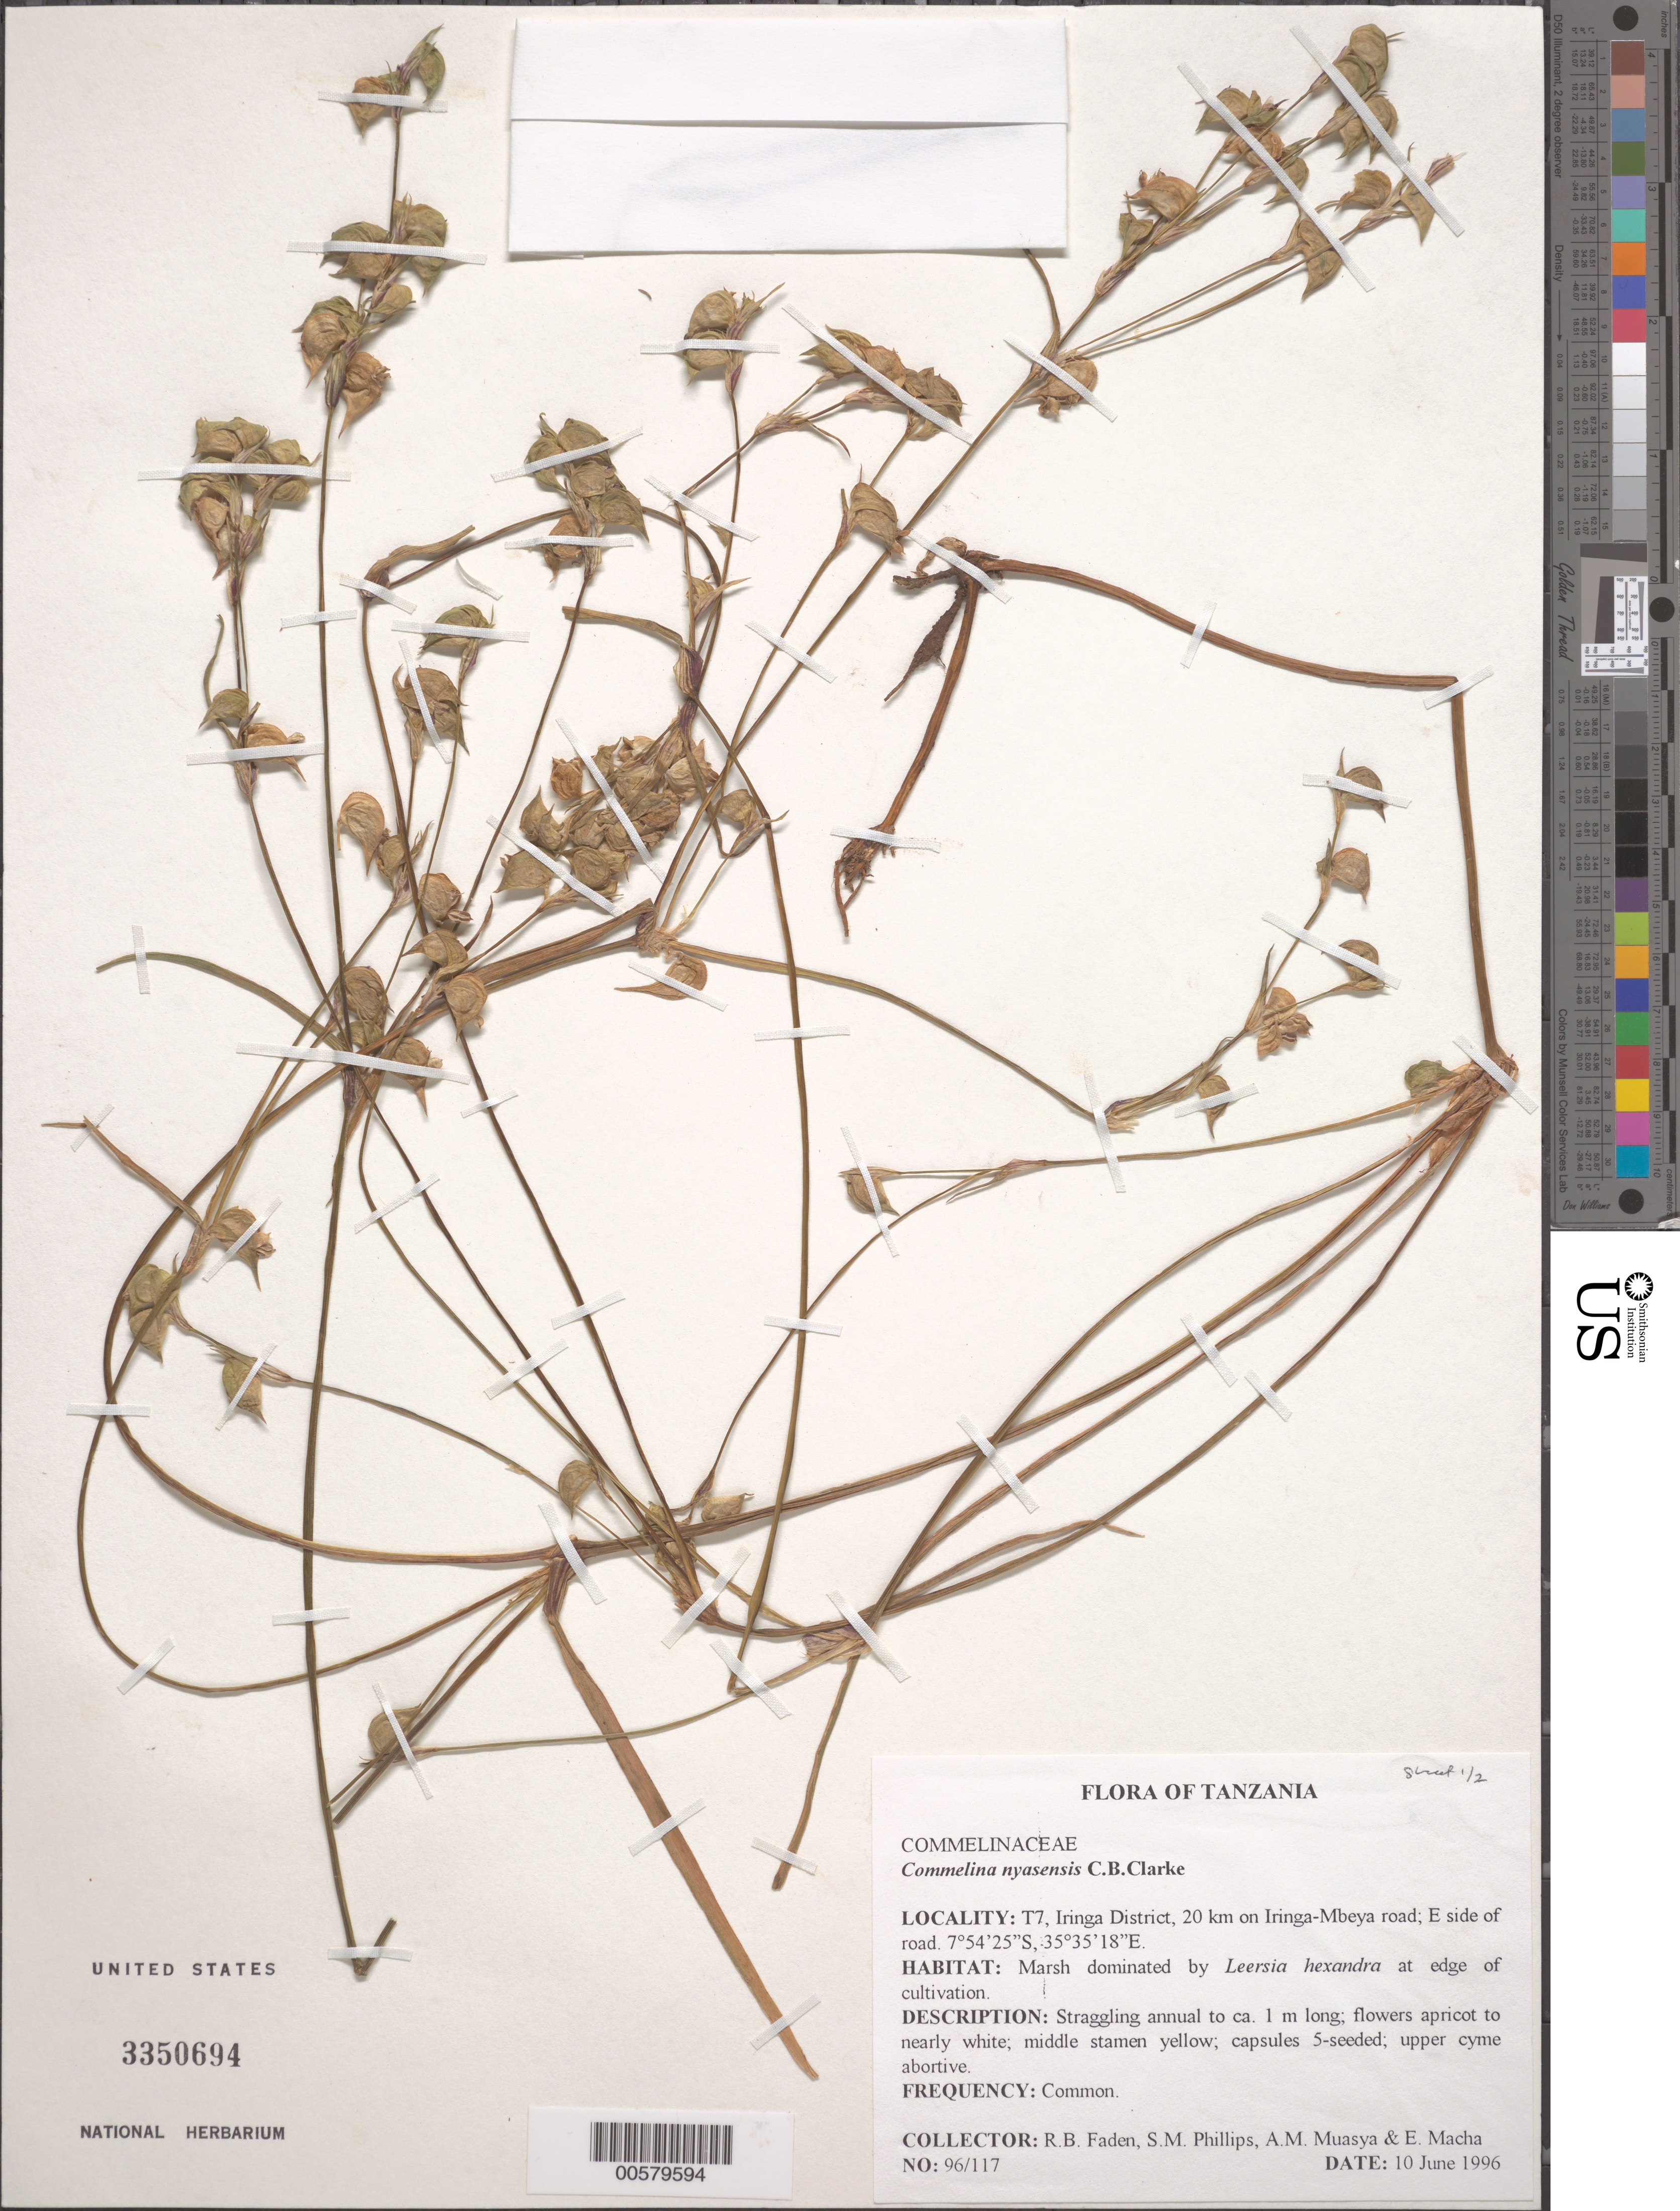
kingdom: Plantae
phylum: Tracheophyta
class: Liliopsida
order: Commelinales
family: Commelinaceae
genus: Commelina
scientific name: Commelina nyasensis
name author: C.B. Clarke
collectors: R. B. Faden, S. M. Phillips, A. Muasya & E. Macha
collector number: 96/117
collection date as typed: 10 Jun 1996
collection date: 1996-06-10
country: Tanzania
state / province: Iringa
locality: Iringa-mbeya road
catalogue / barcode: US 3350694